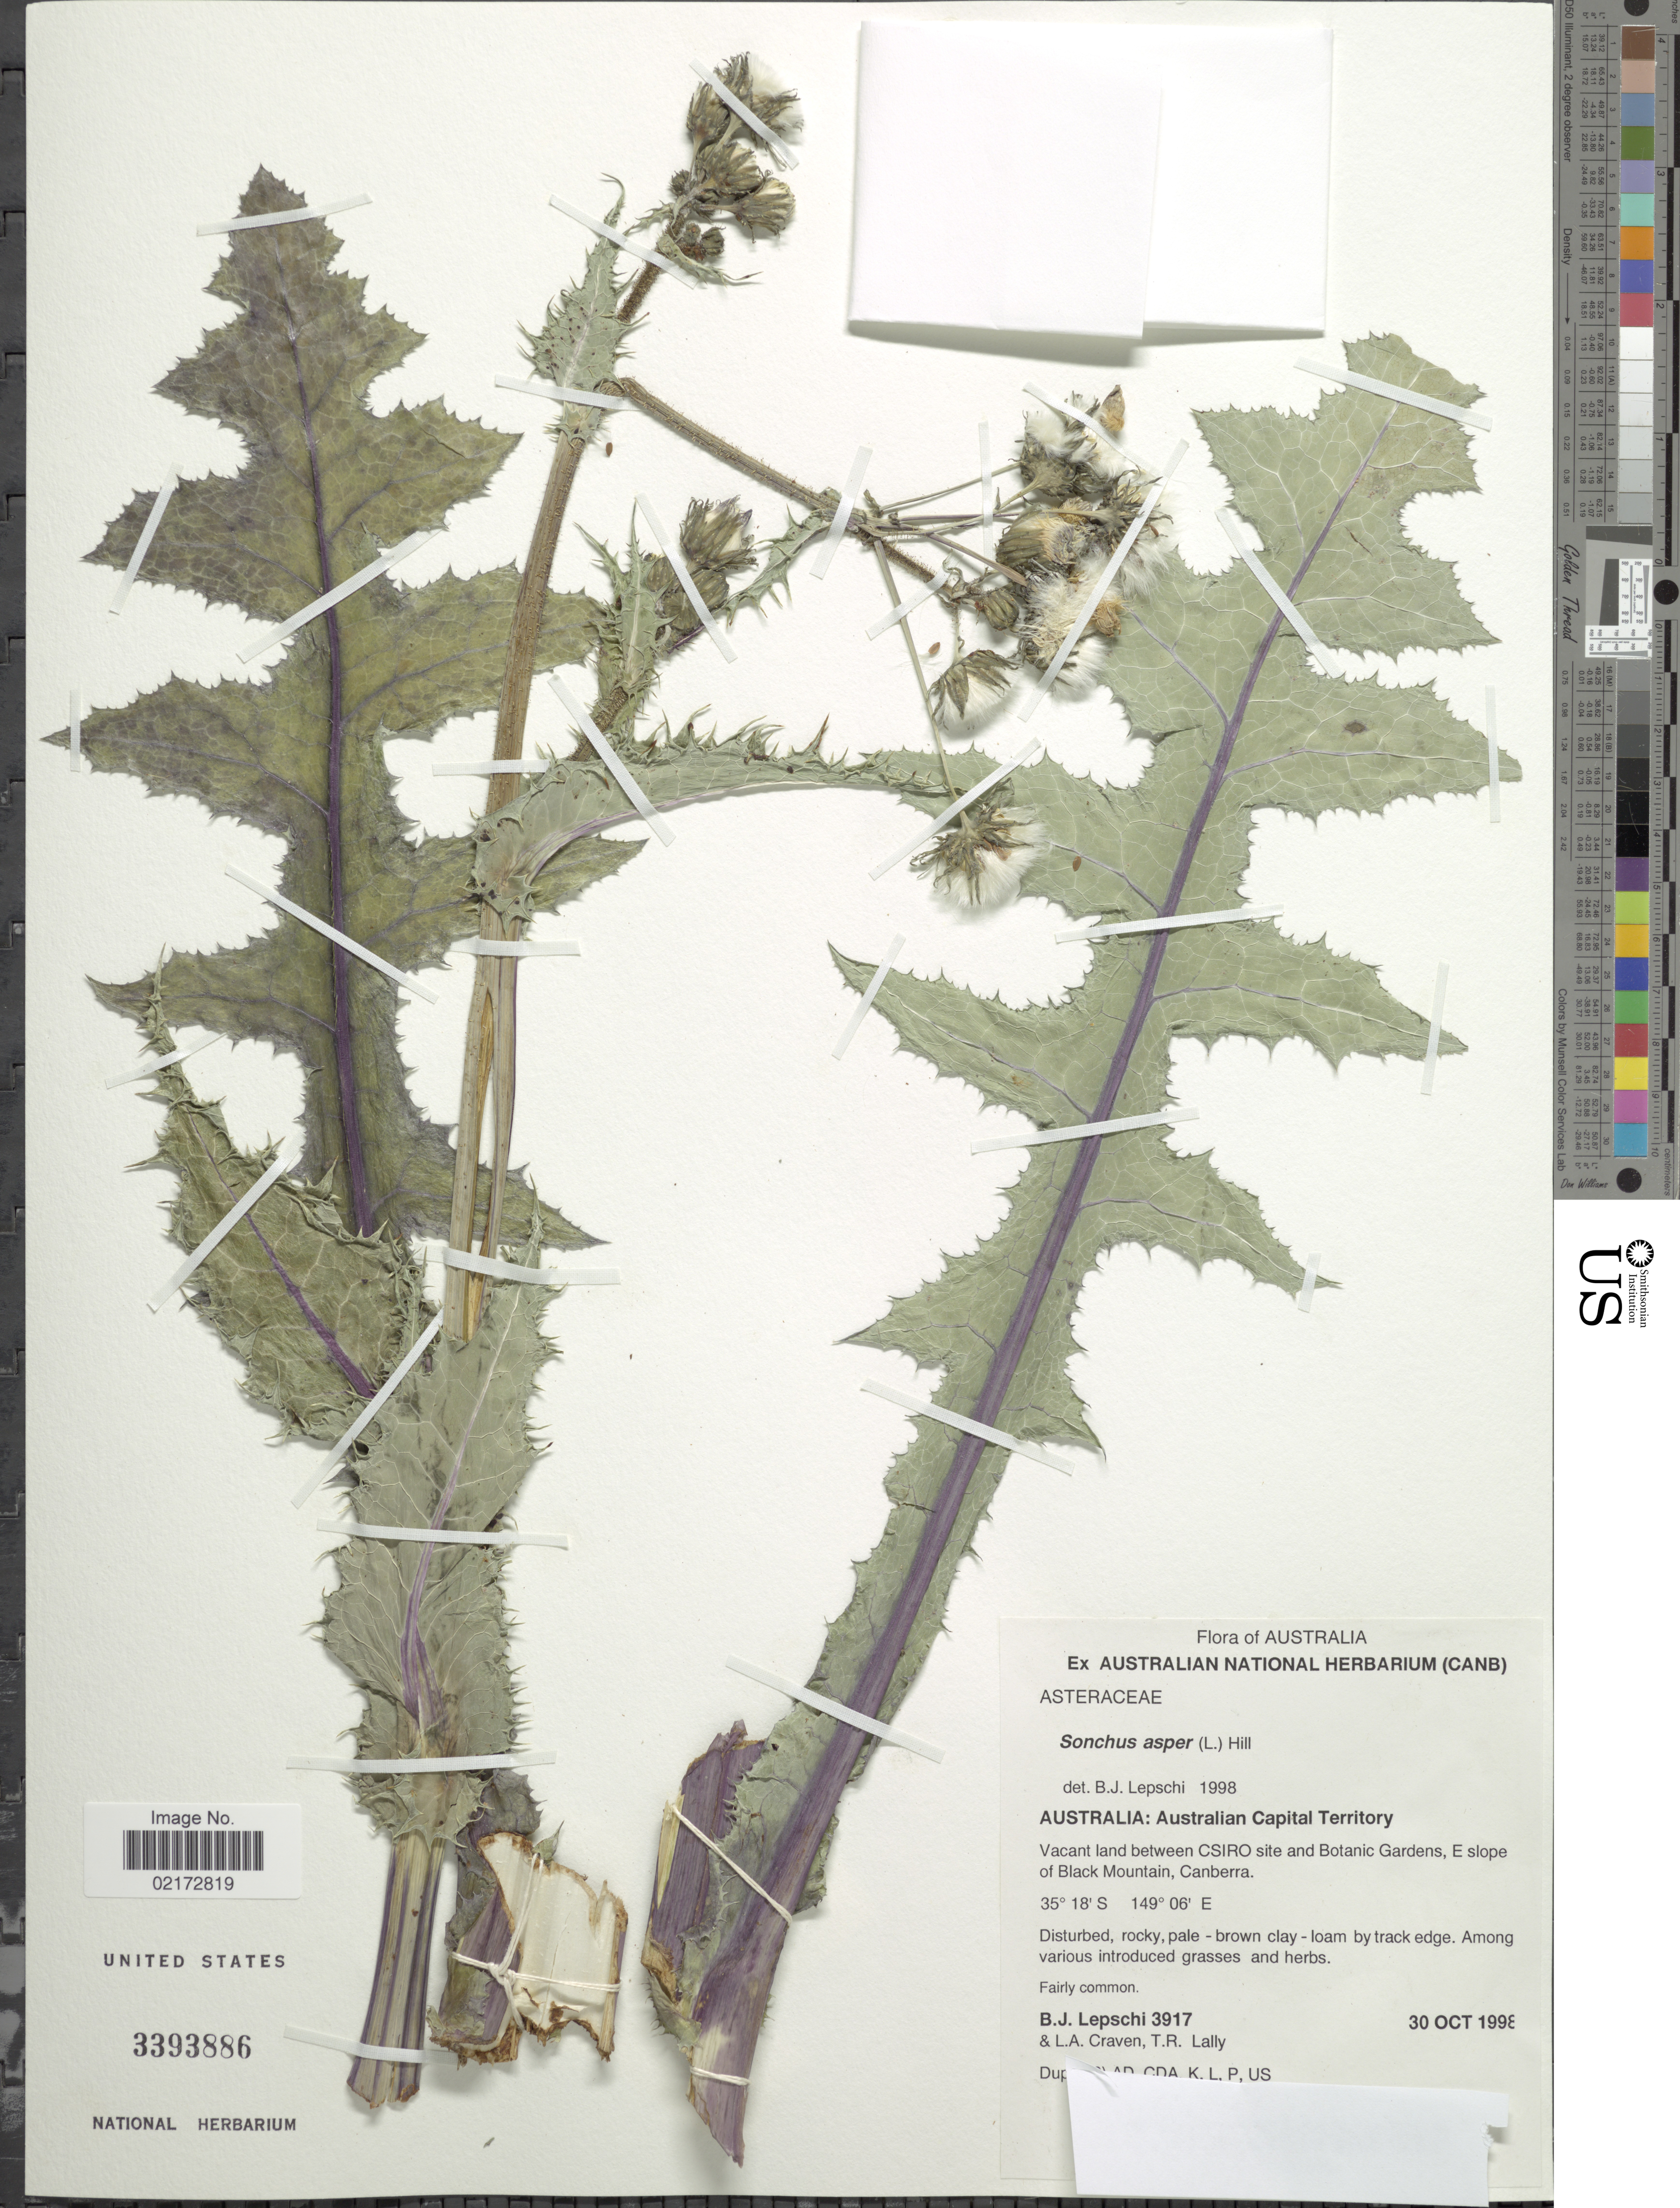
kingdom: Plantae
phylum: Tracheophyta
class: Magnoliopsida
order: Asterales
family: Asteraceae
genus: Sonchus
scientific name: Sonchus asper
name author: (L.) Hill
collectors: B. Lepschi, L. A. Craven & T. R. Lally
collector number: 3917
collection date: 1998-10-30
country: Australia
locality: Australian Capital Territory, Vacant land between CSIRO site and Botanic Gardens, E slope of Black Mountain, Canberra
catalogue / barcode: US 3393886